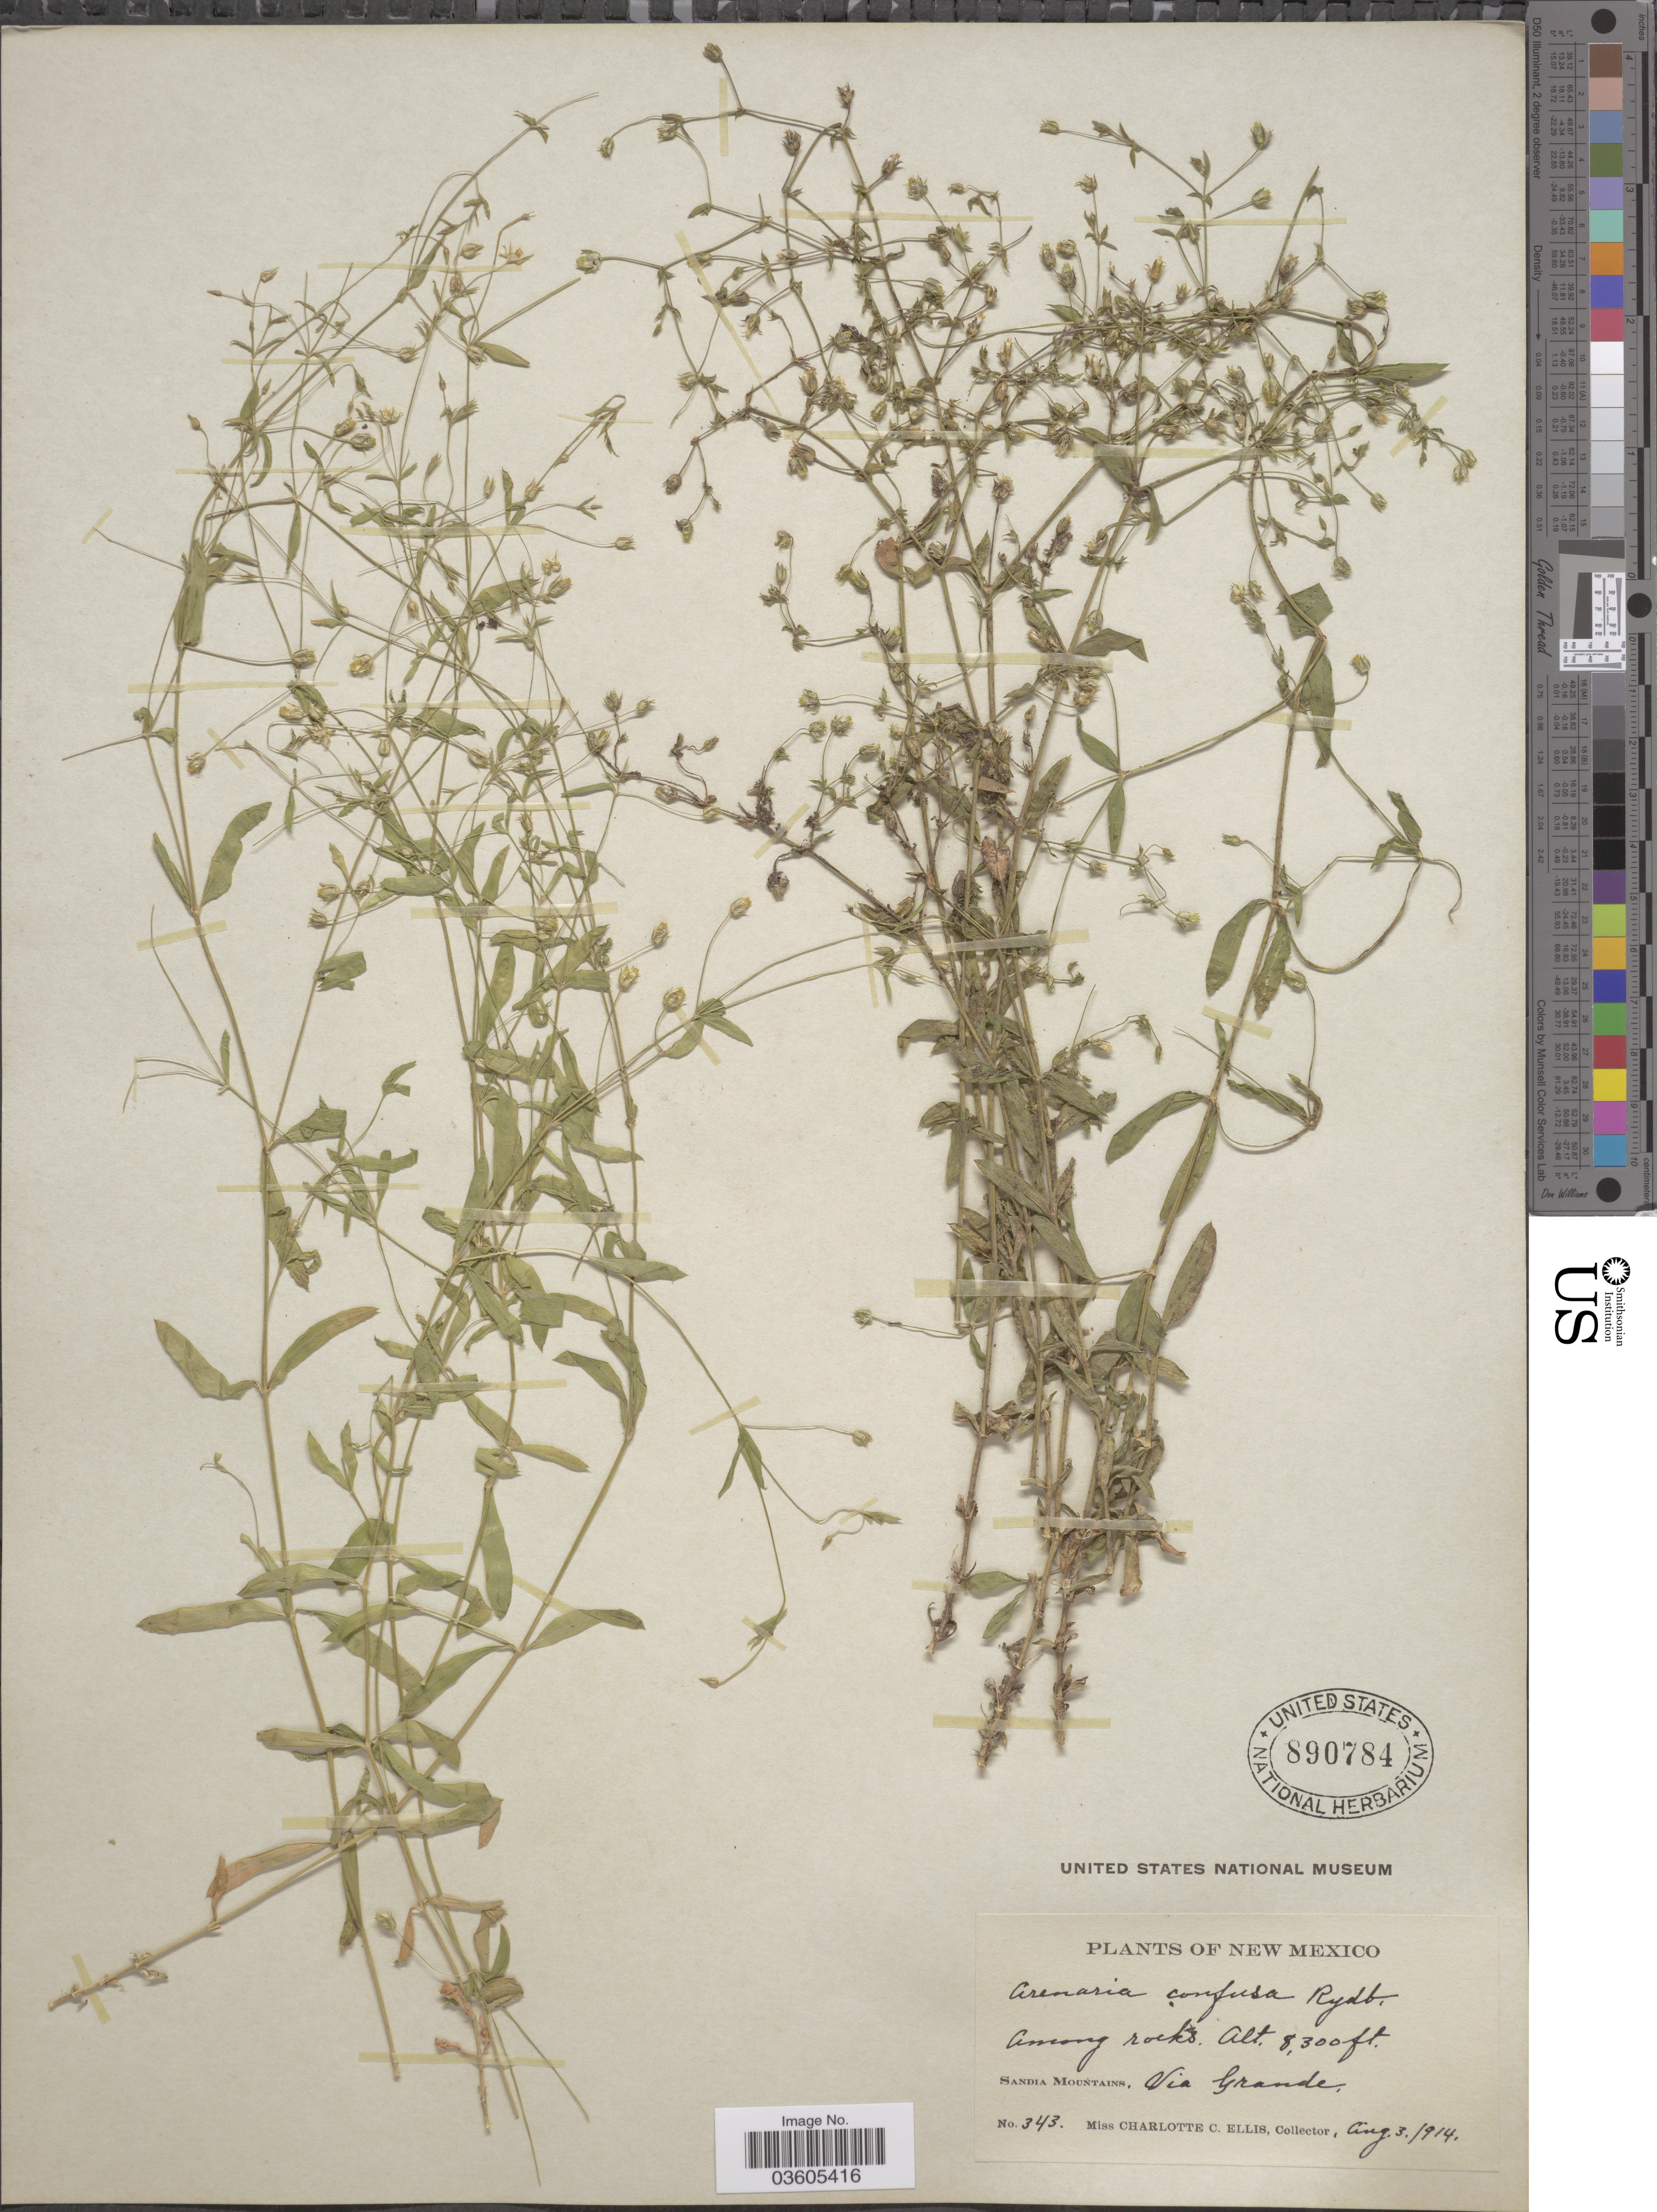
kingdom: Plantae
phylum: Tracheophyta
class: Magnoliopsida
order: Caryophyllales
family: Caryophyllaceae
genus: Arenaria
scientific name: Arenaria confusa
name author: Rydb.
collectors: C. C. Ellis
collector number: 343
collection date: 1914-08-03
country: United States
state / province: New Mexico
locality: Sandia Mountains, Via Grande.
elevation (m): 2530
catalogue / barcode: US 890784